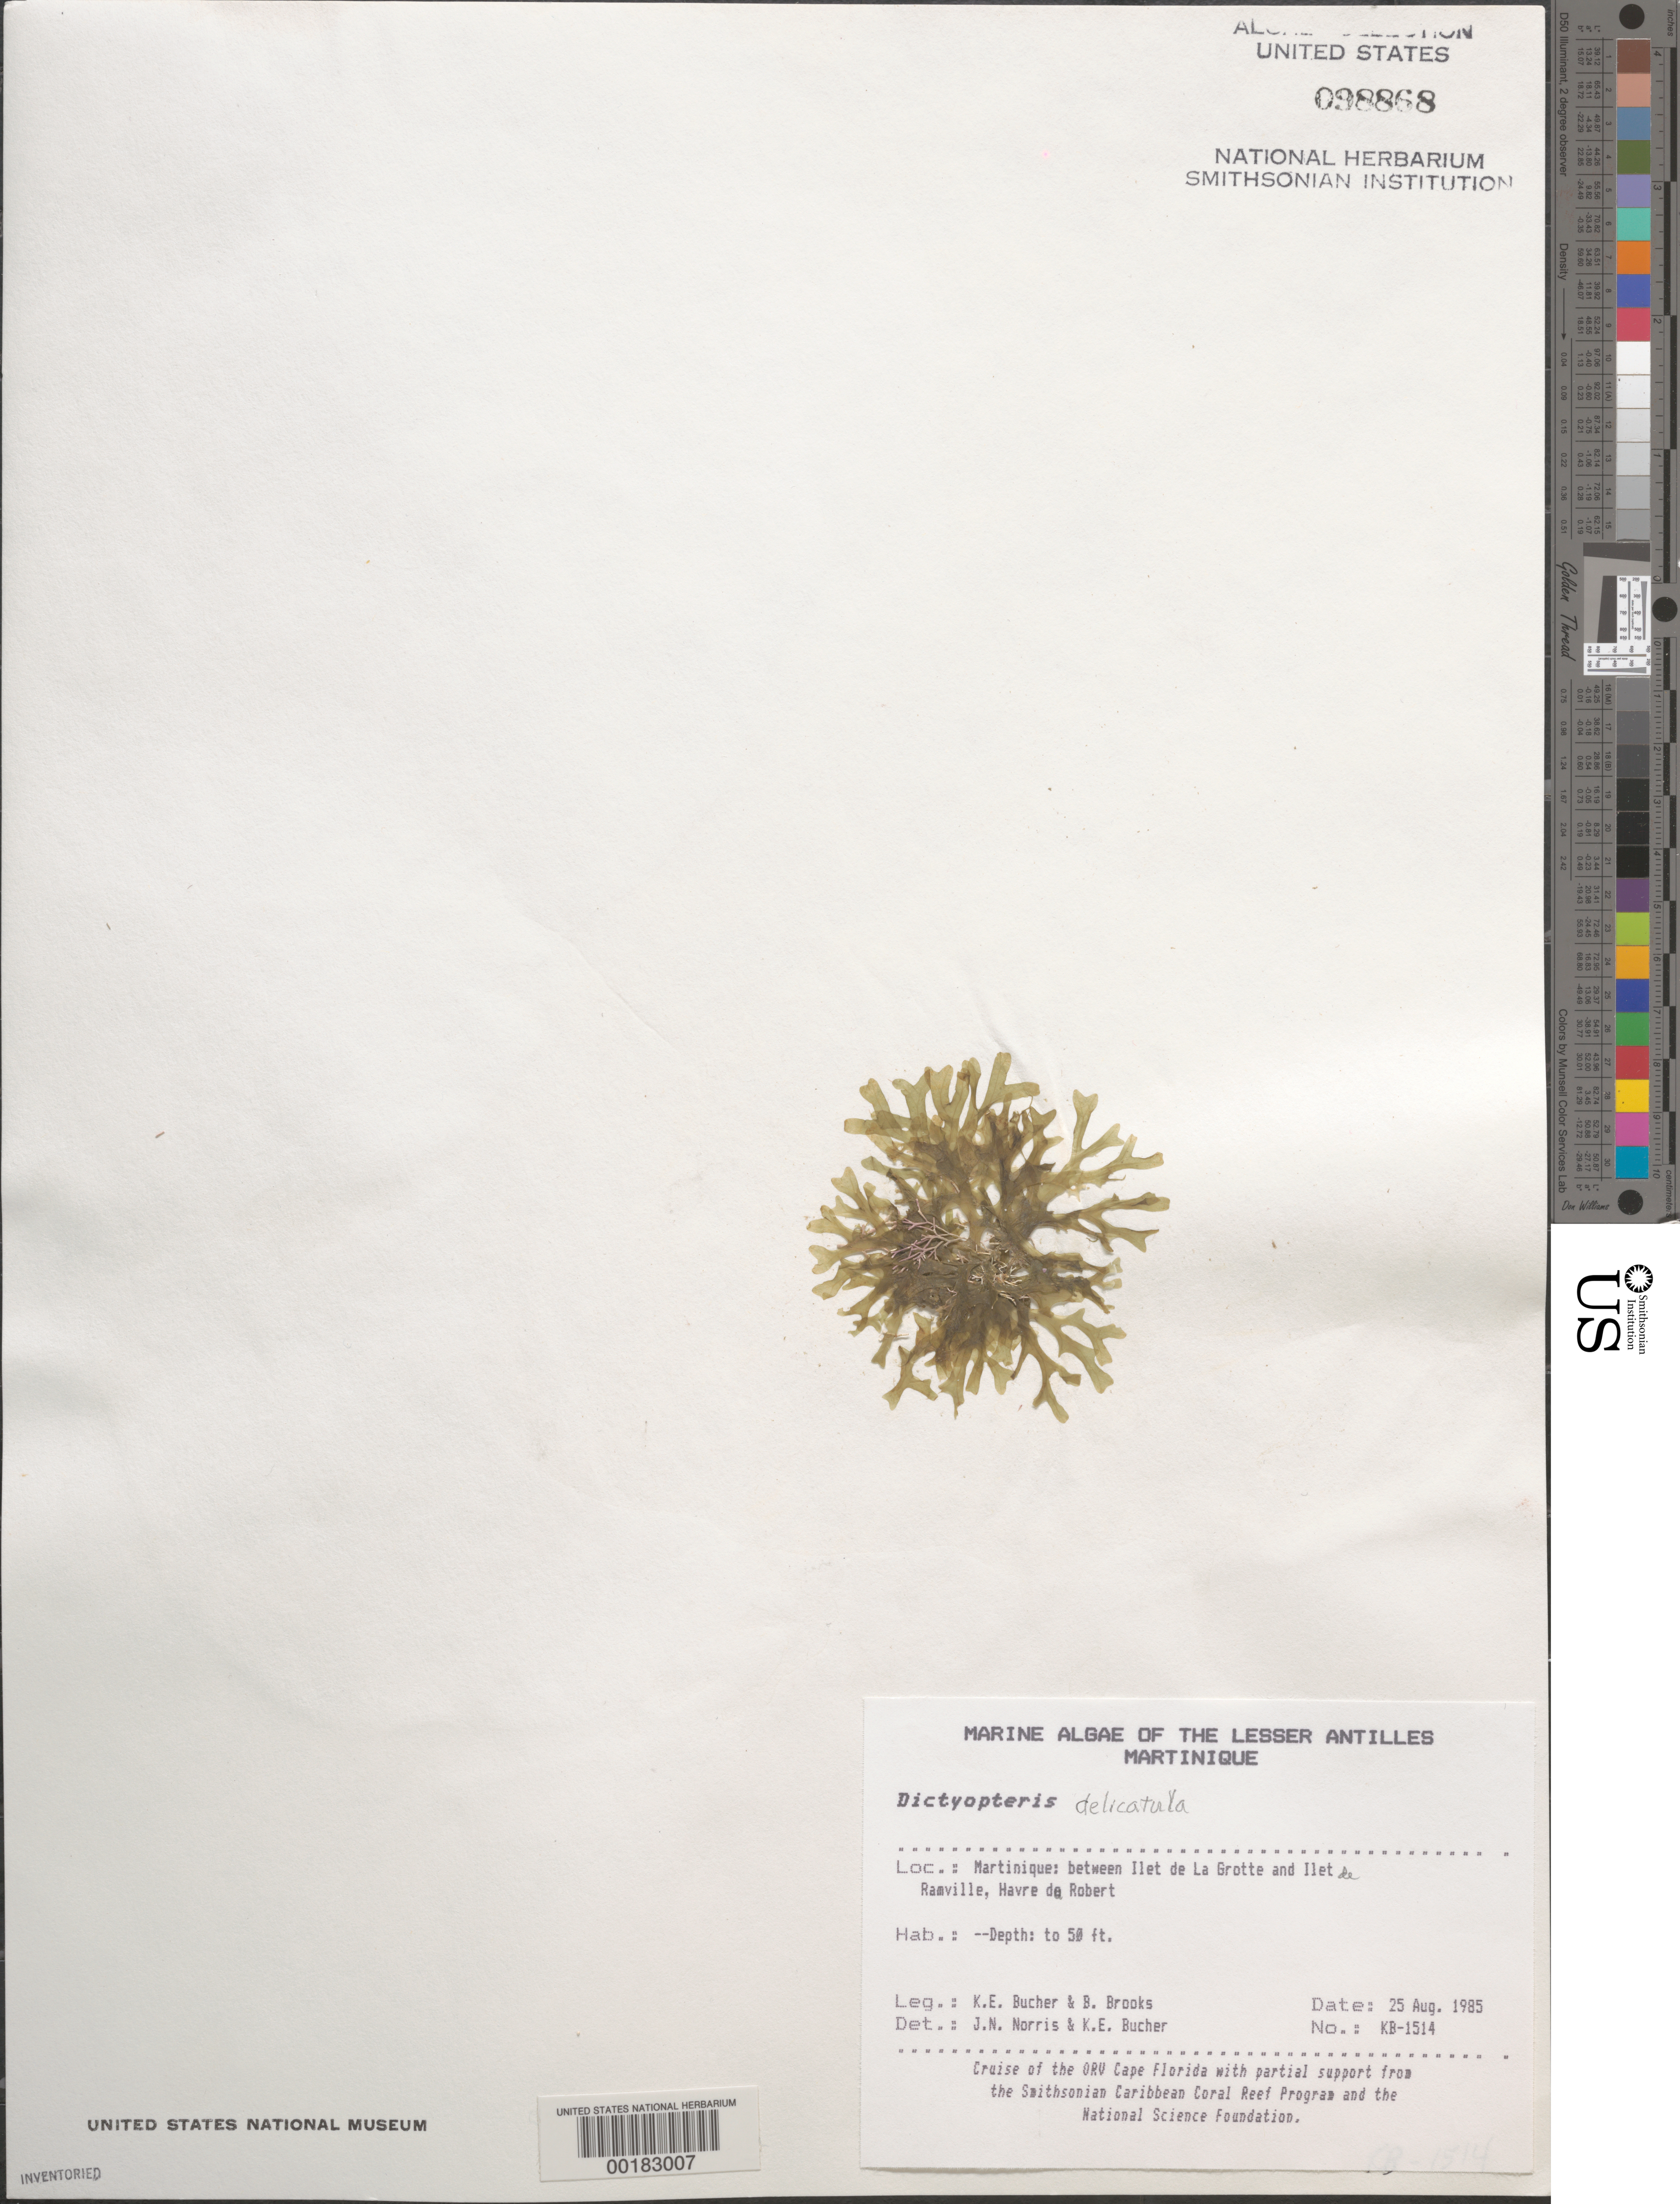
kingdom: Chromista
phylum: Ochrophyta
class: Phaeophyceae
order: Dictyotales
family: Dictyotaceae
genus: Dictyopteris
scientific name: Dictyopteris delicatula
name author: J.V.Lamouroux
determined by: Norris, J. N.; Bucher, K. E.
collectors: K. E. Bucher & B. Brooks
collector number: Kb-1514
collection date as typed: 25 Aug 1985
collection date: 1985-08-25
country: Martinique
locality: Between Ilet de la Grotte and Ilet de Ramville, Havre du Robert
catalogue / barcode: US 98868